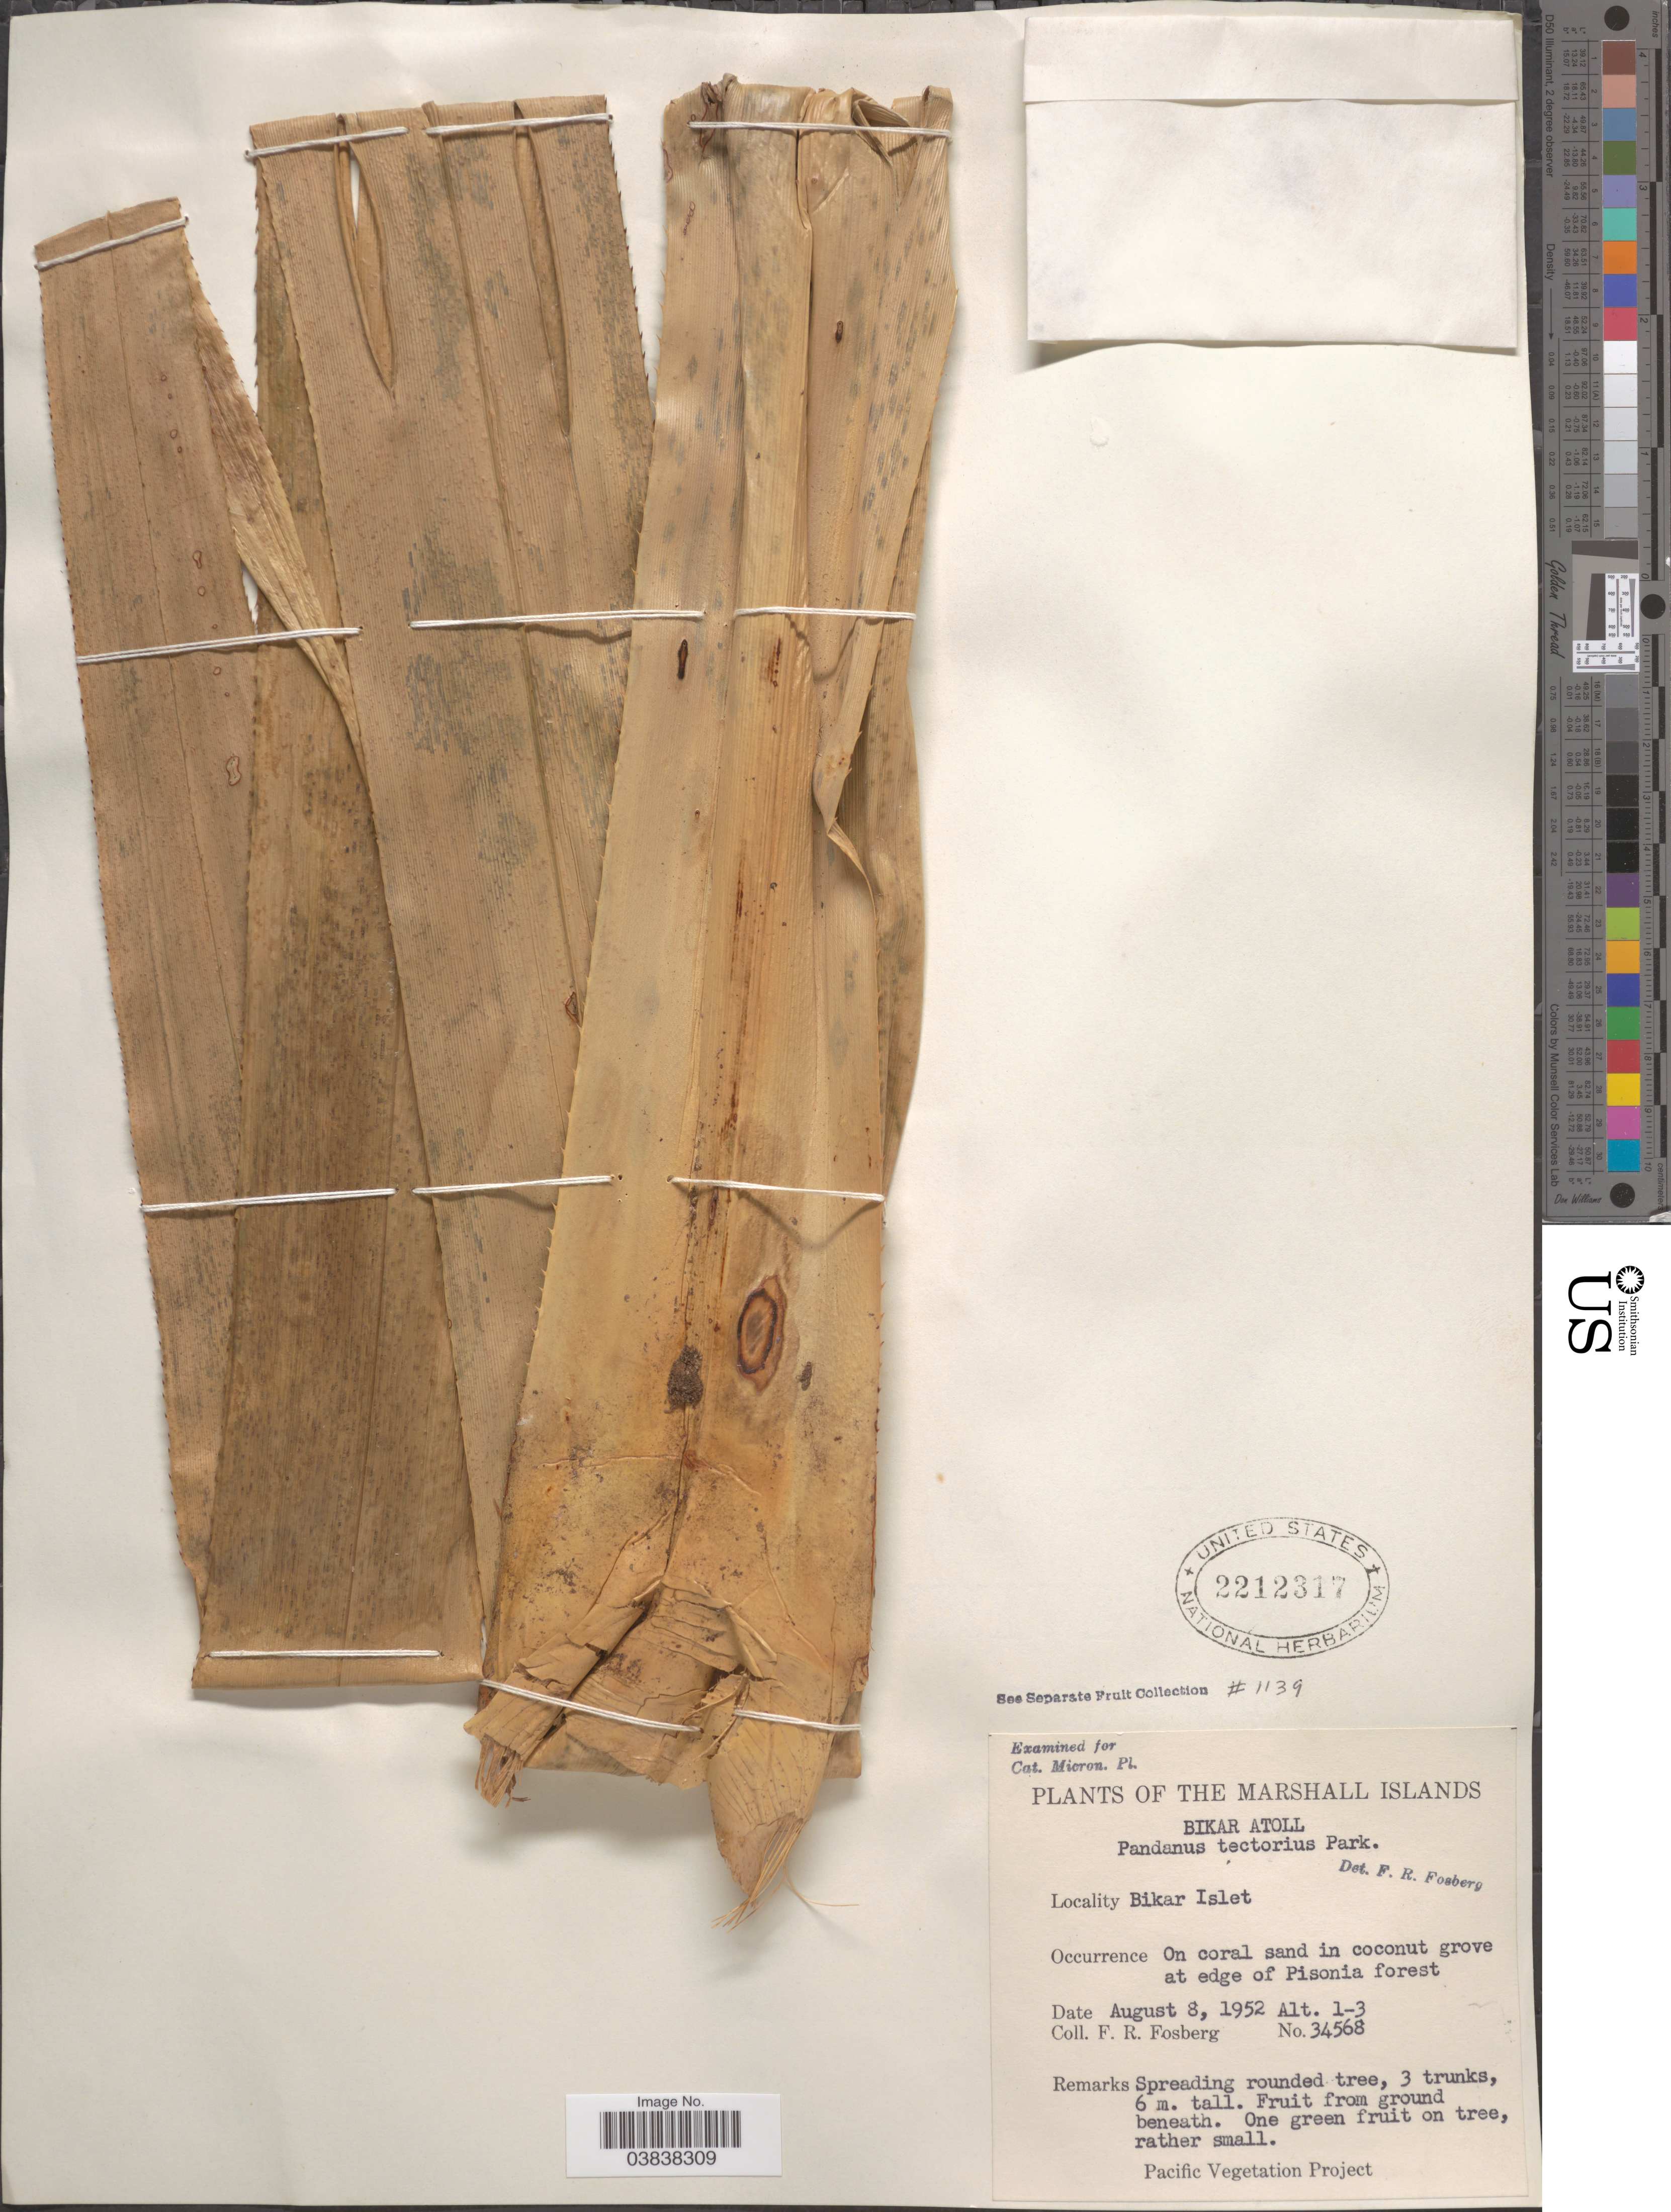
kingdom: Plantae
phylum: Tracheophyta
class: Liliopsida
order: Pandanales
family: Pandanaceae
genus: Pandanus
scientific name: Pandanus pulposus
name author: (Warb.) Martelli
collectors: F. R. Fosberg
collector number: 34568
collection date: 1952-08-08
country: Marshall Islands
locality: Bikar Atoll. Bikar Islet.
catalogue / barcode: US 2212317